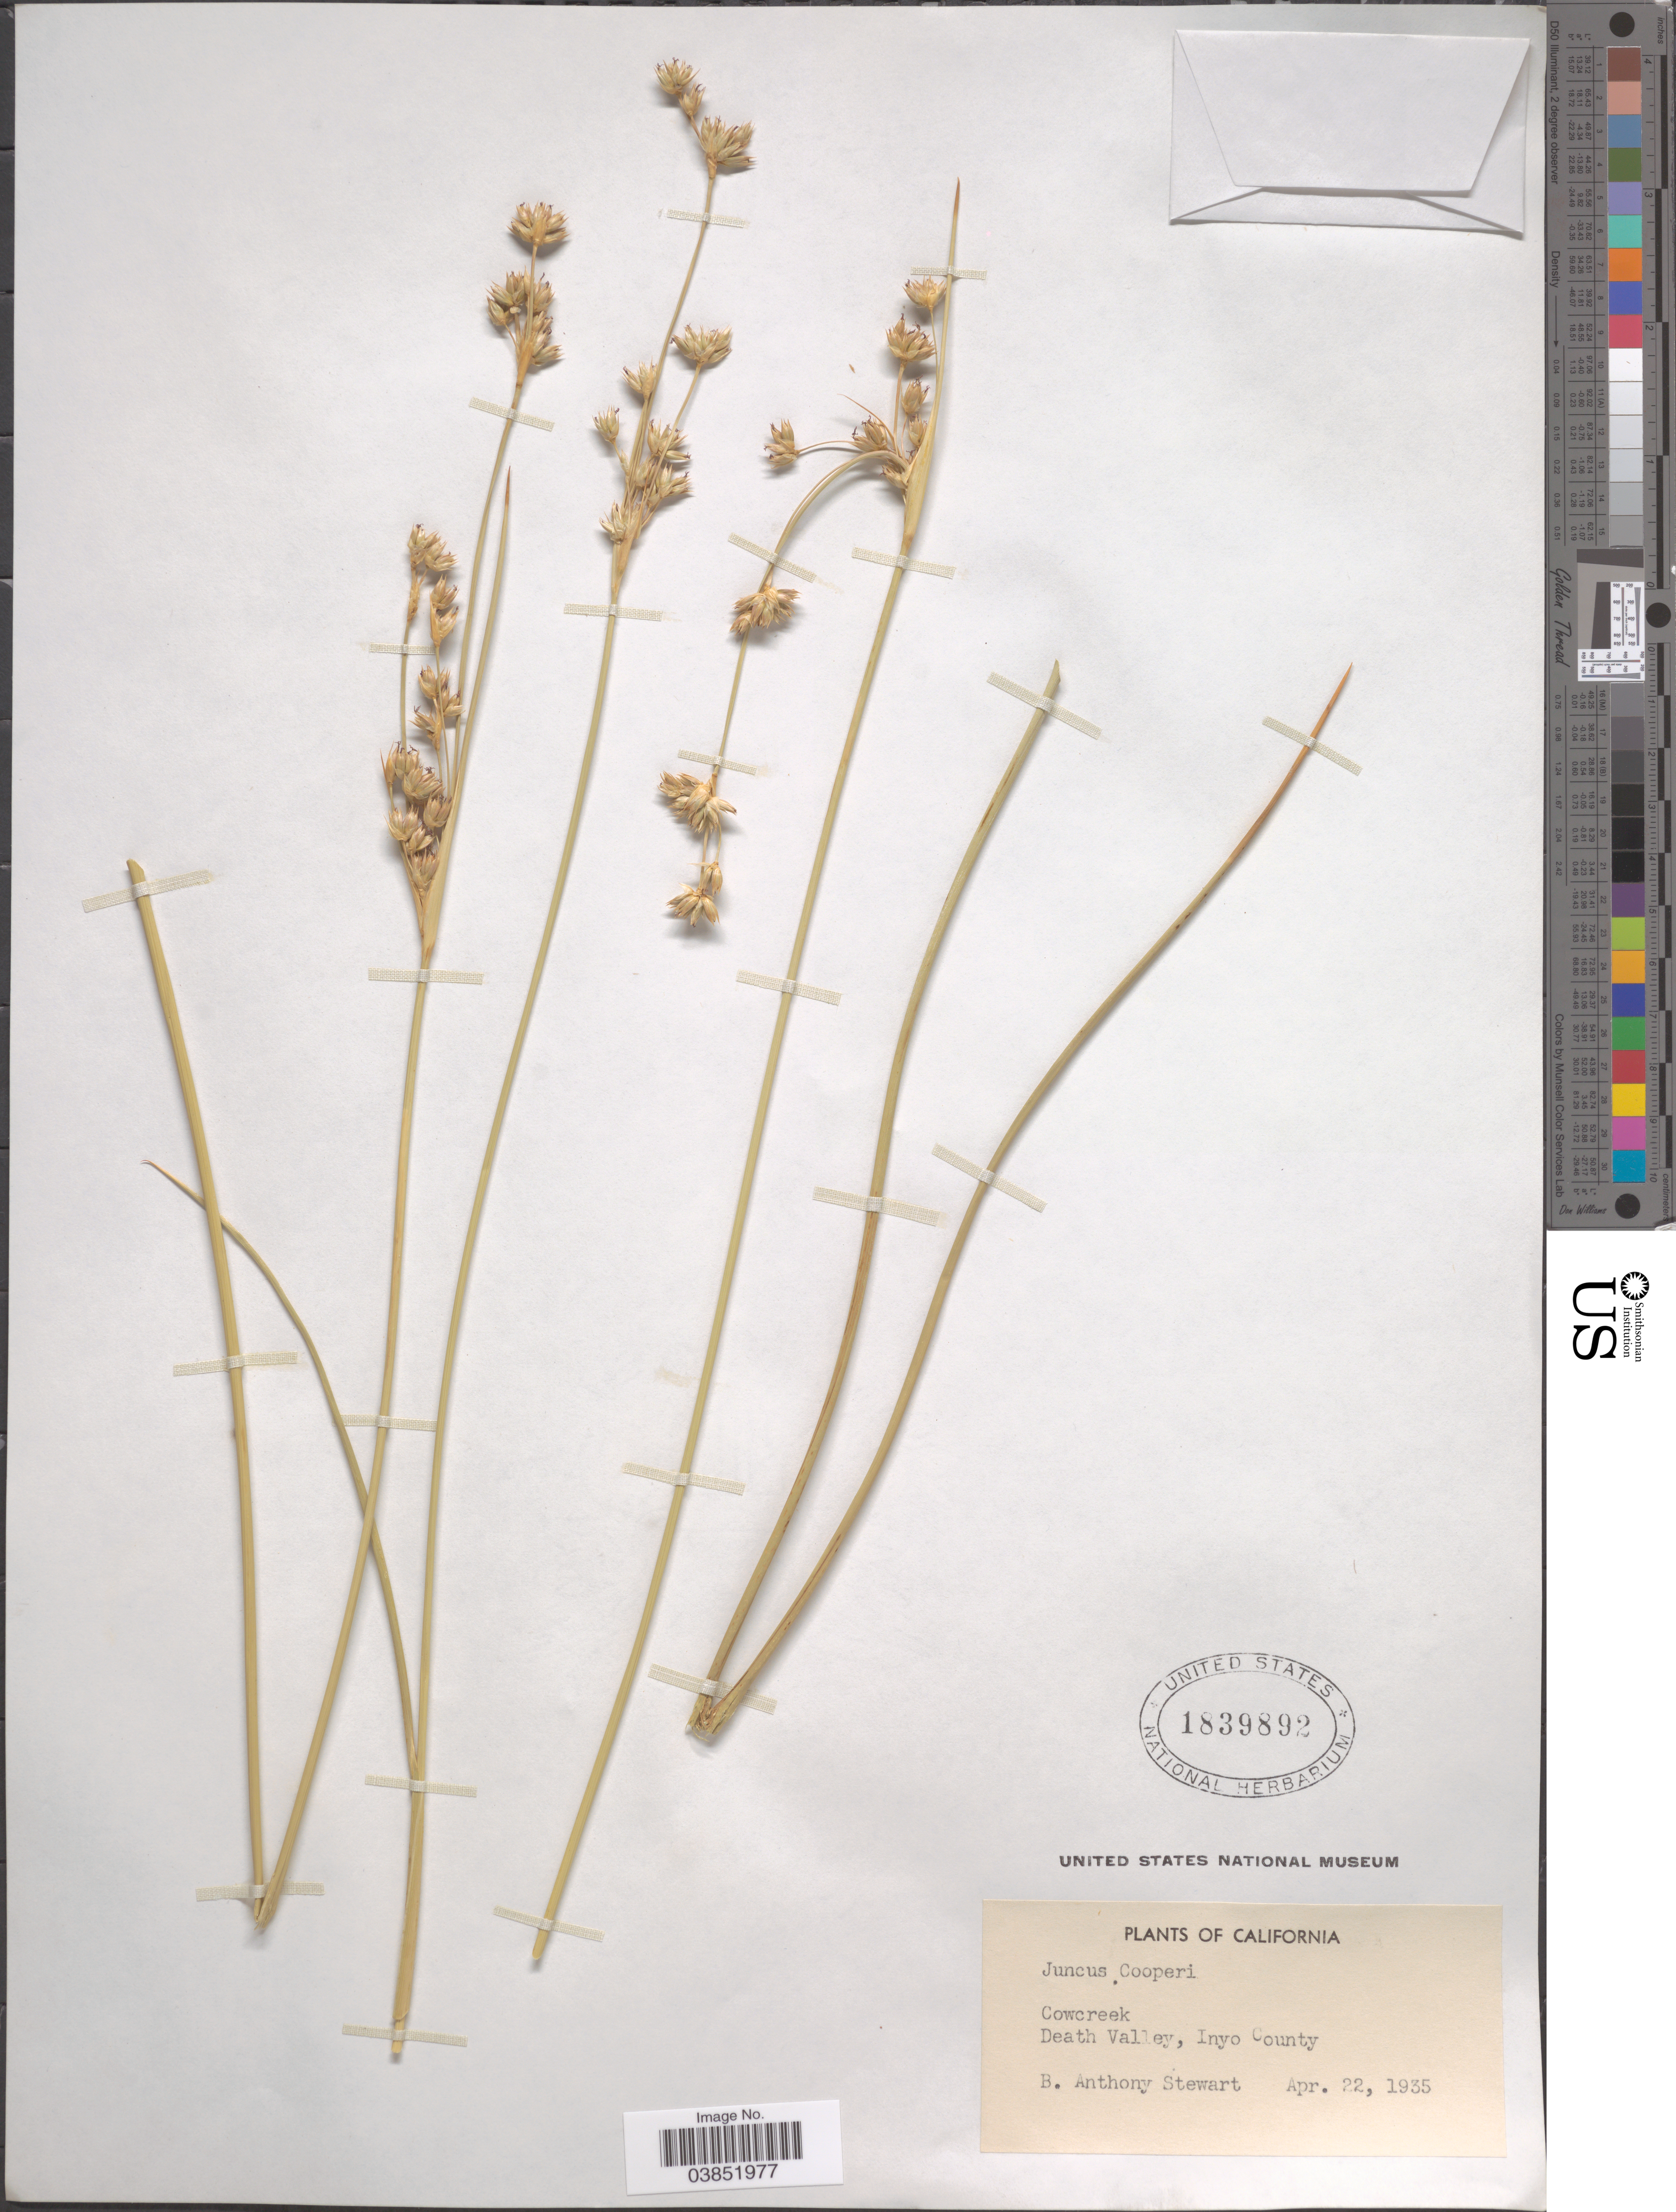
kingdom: Plantae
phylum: Tracheophyta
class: Liliopsida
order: Poales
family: Juncaceae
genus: Juncus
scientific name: Juncus cooperi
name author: Engelm.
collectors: B. Stewart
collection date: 1935-04-22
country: United States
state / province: California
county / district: Inyo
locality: Cowcreek. Death Valley, Inyo County.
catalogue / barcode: US 1839892